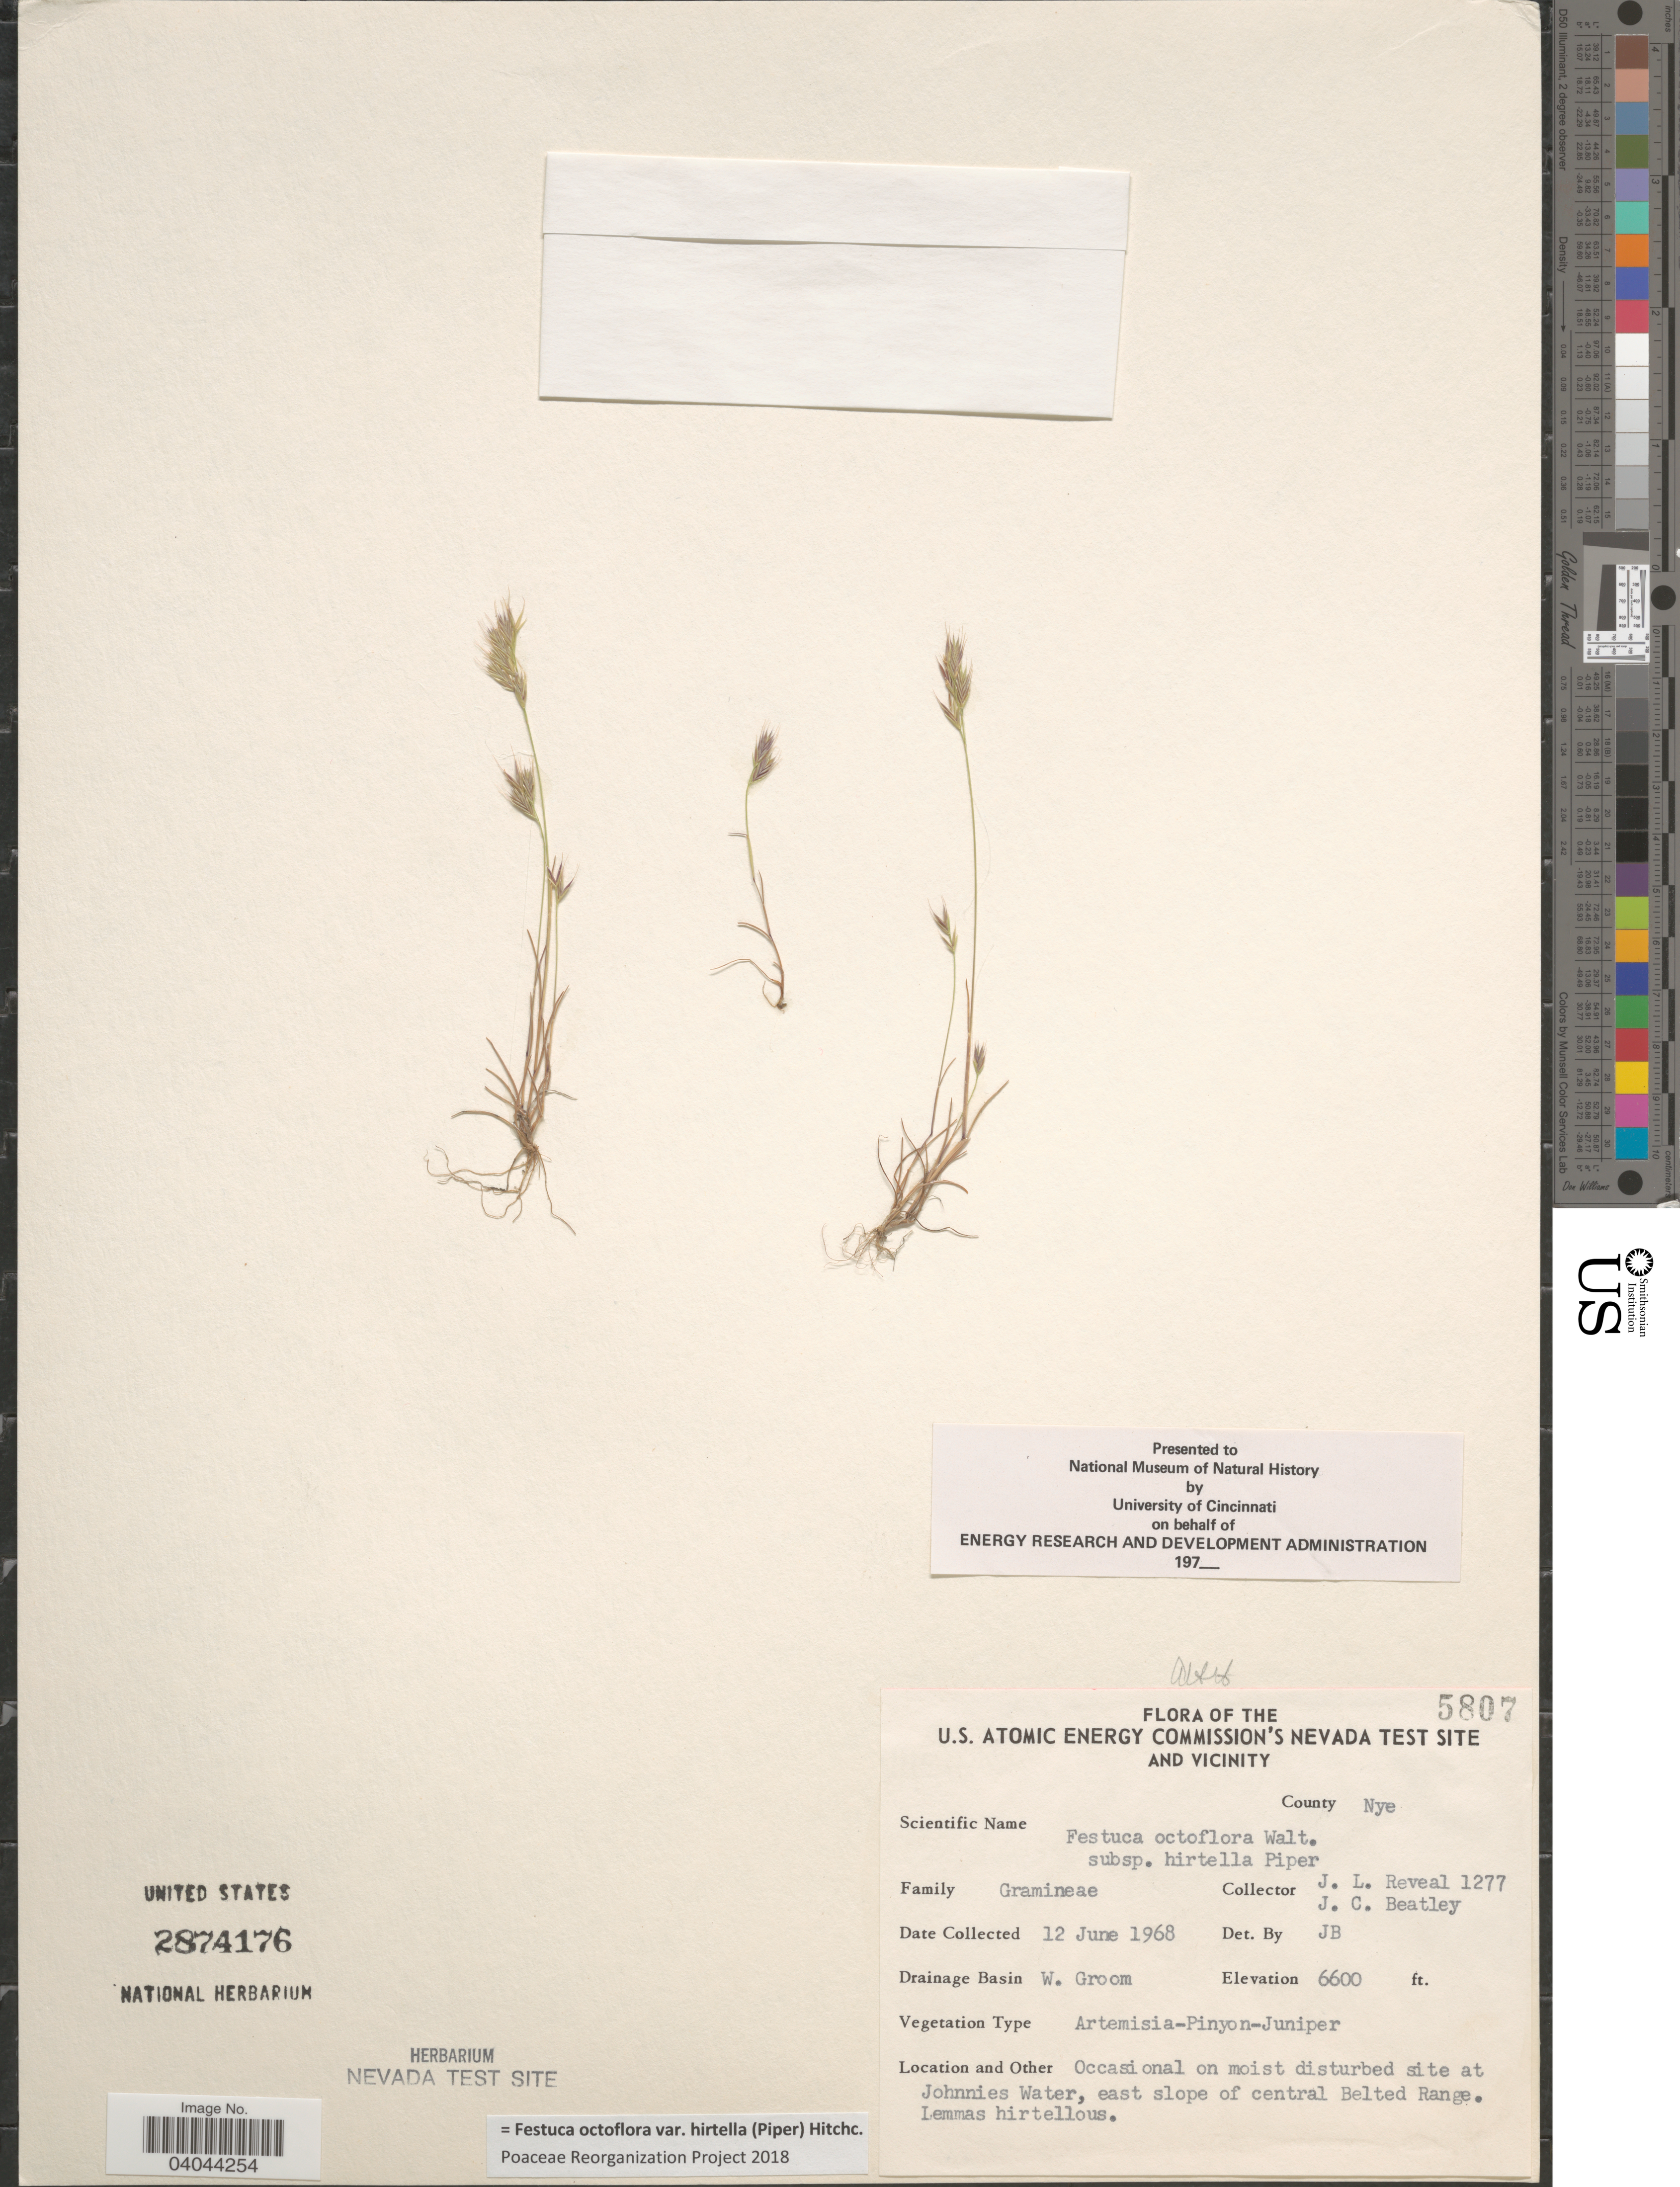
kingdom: Plantae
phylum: Tracheophyta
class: Liliopsida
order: Poales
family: Poaceae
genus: Festuca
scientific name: Festuca octoflora var. hirtella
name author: Piper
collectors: J. L. Reveal & J. C. Beatley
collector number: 1277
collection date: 1968-06-12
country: United States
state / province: Nevada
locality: U.S. Atomic Energy Commission's Nevada Test Site and Vicinity. County Nye. Drainage Basin W. Groom. on moist disturbed site at Johnnies Water, east slope of central Belted Range.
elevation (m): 2012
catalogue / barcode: US 2874176